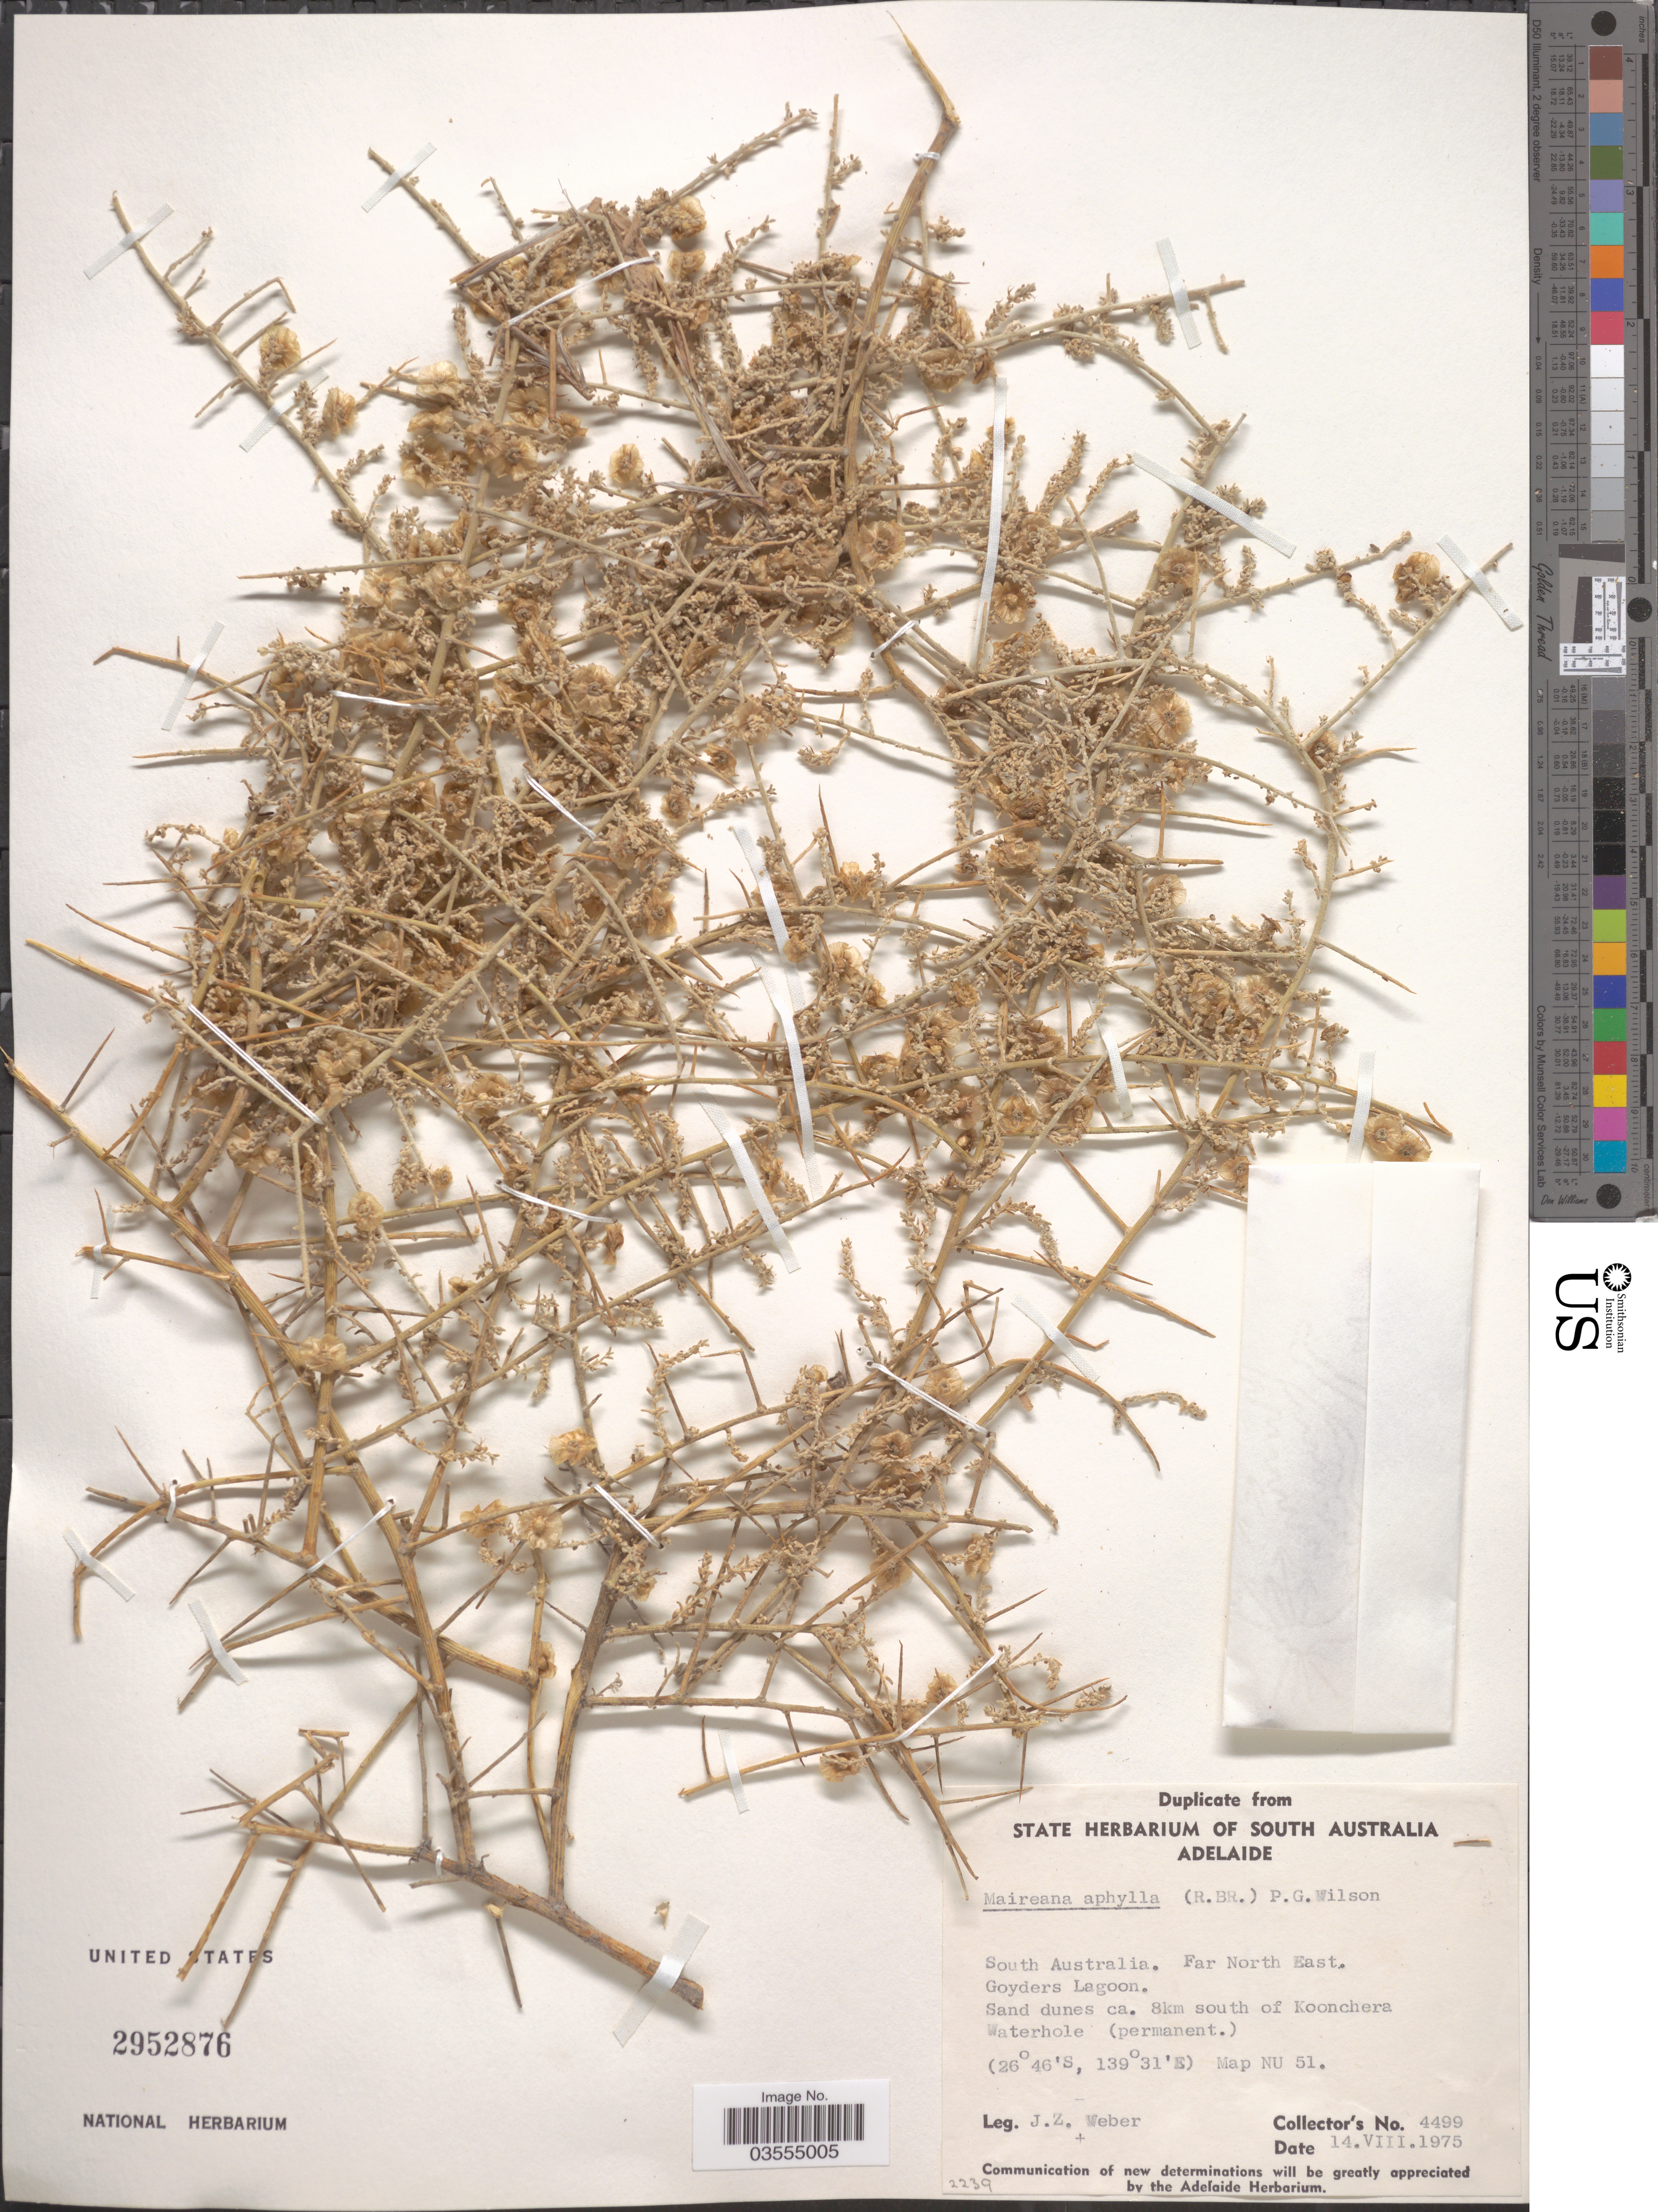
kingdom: Plantae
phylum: Tracheophyta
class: Magnoliopsida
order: Caryophyllales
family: Amaranthaceae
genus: Maireana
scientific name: Maireana aphylla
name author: (R. Br.) Paul G. Wilson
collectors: J.Z. Weber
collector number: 4499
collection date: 1975-08-14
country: Australia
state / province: South Australia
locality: Far North East. Goyders Lagoon. Sand dunes ca. 8km south of Koonchera Waterhole. Map NU 51.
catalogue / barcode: US 2952876